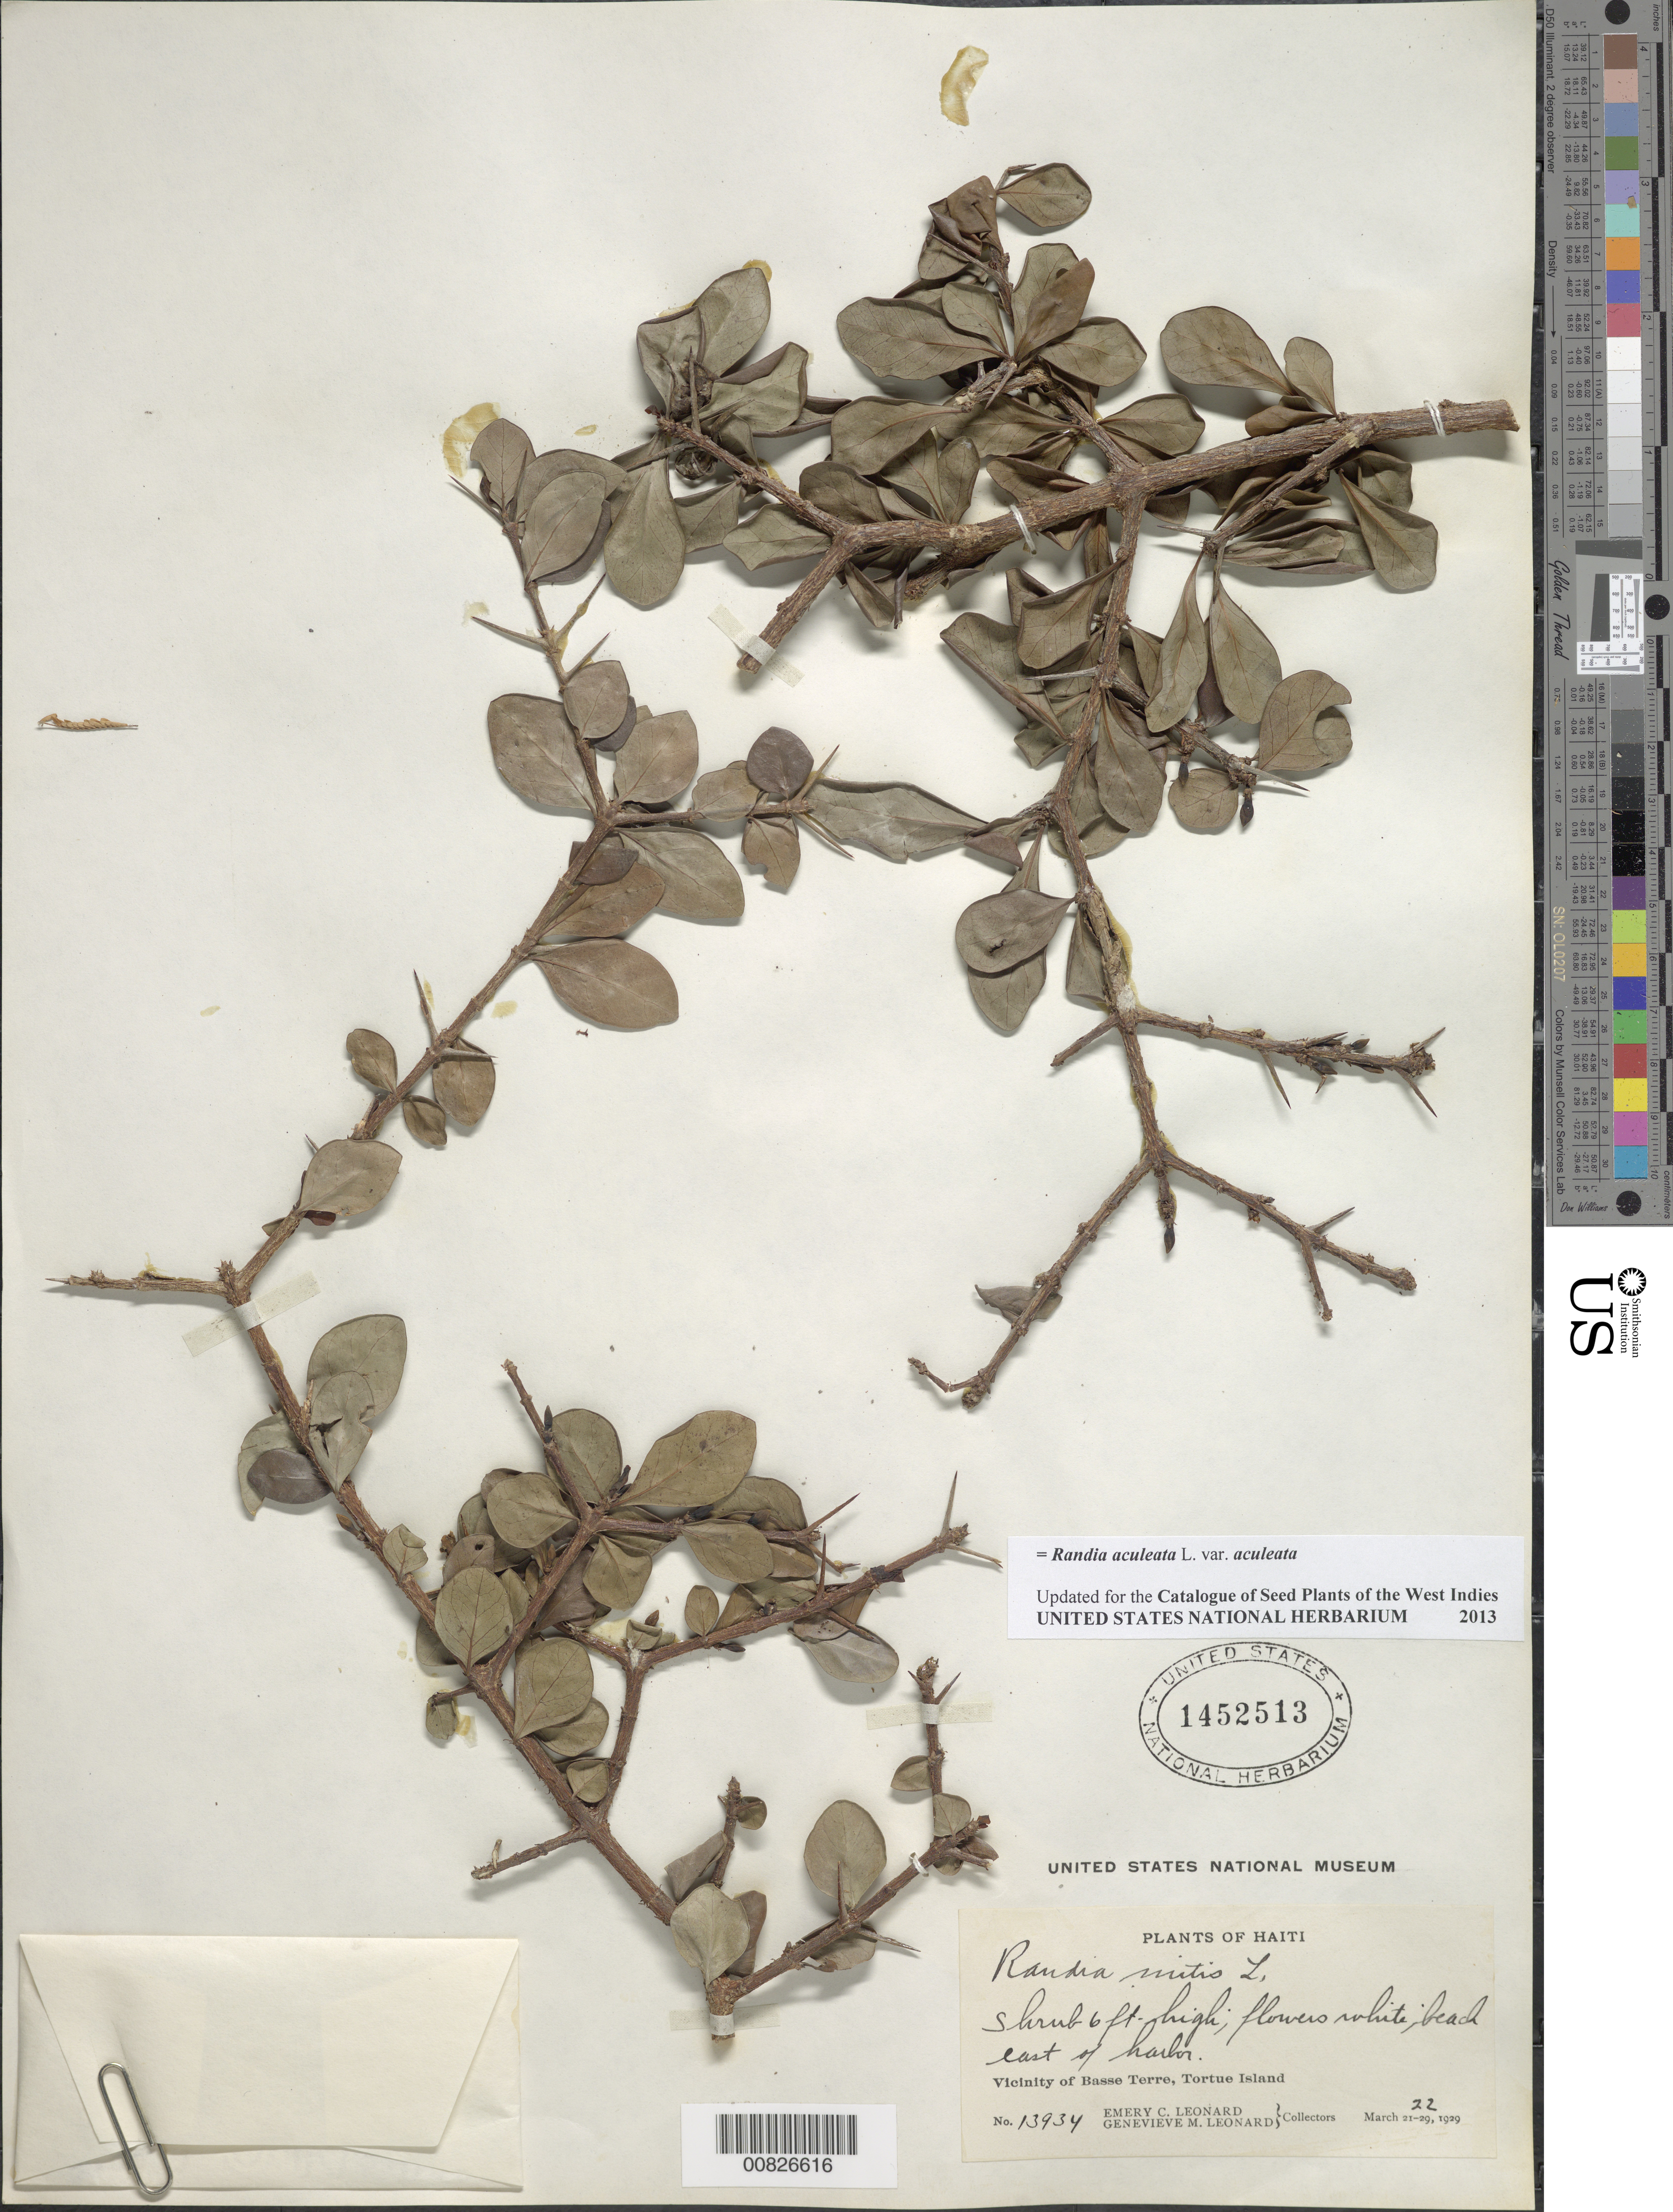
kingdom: Plantae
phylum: Tracheophyta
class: Magnoliopsida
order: Gentianales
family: Rubiaceae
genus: Randia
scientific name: Randia aculeata var. aculeata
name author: L.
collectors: E. C. Leonard & G. M. Leonard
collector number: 13934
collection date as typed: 22 Mar 1929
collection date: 1929-03-22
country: Haiti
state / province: Nord-Ouest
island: Île de la Tortue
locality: Vicinity of Basse Terre, E of harbor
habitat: Beach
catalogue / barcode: US 1452513